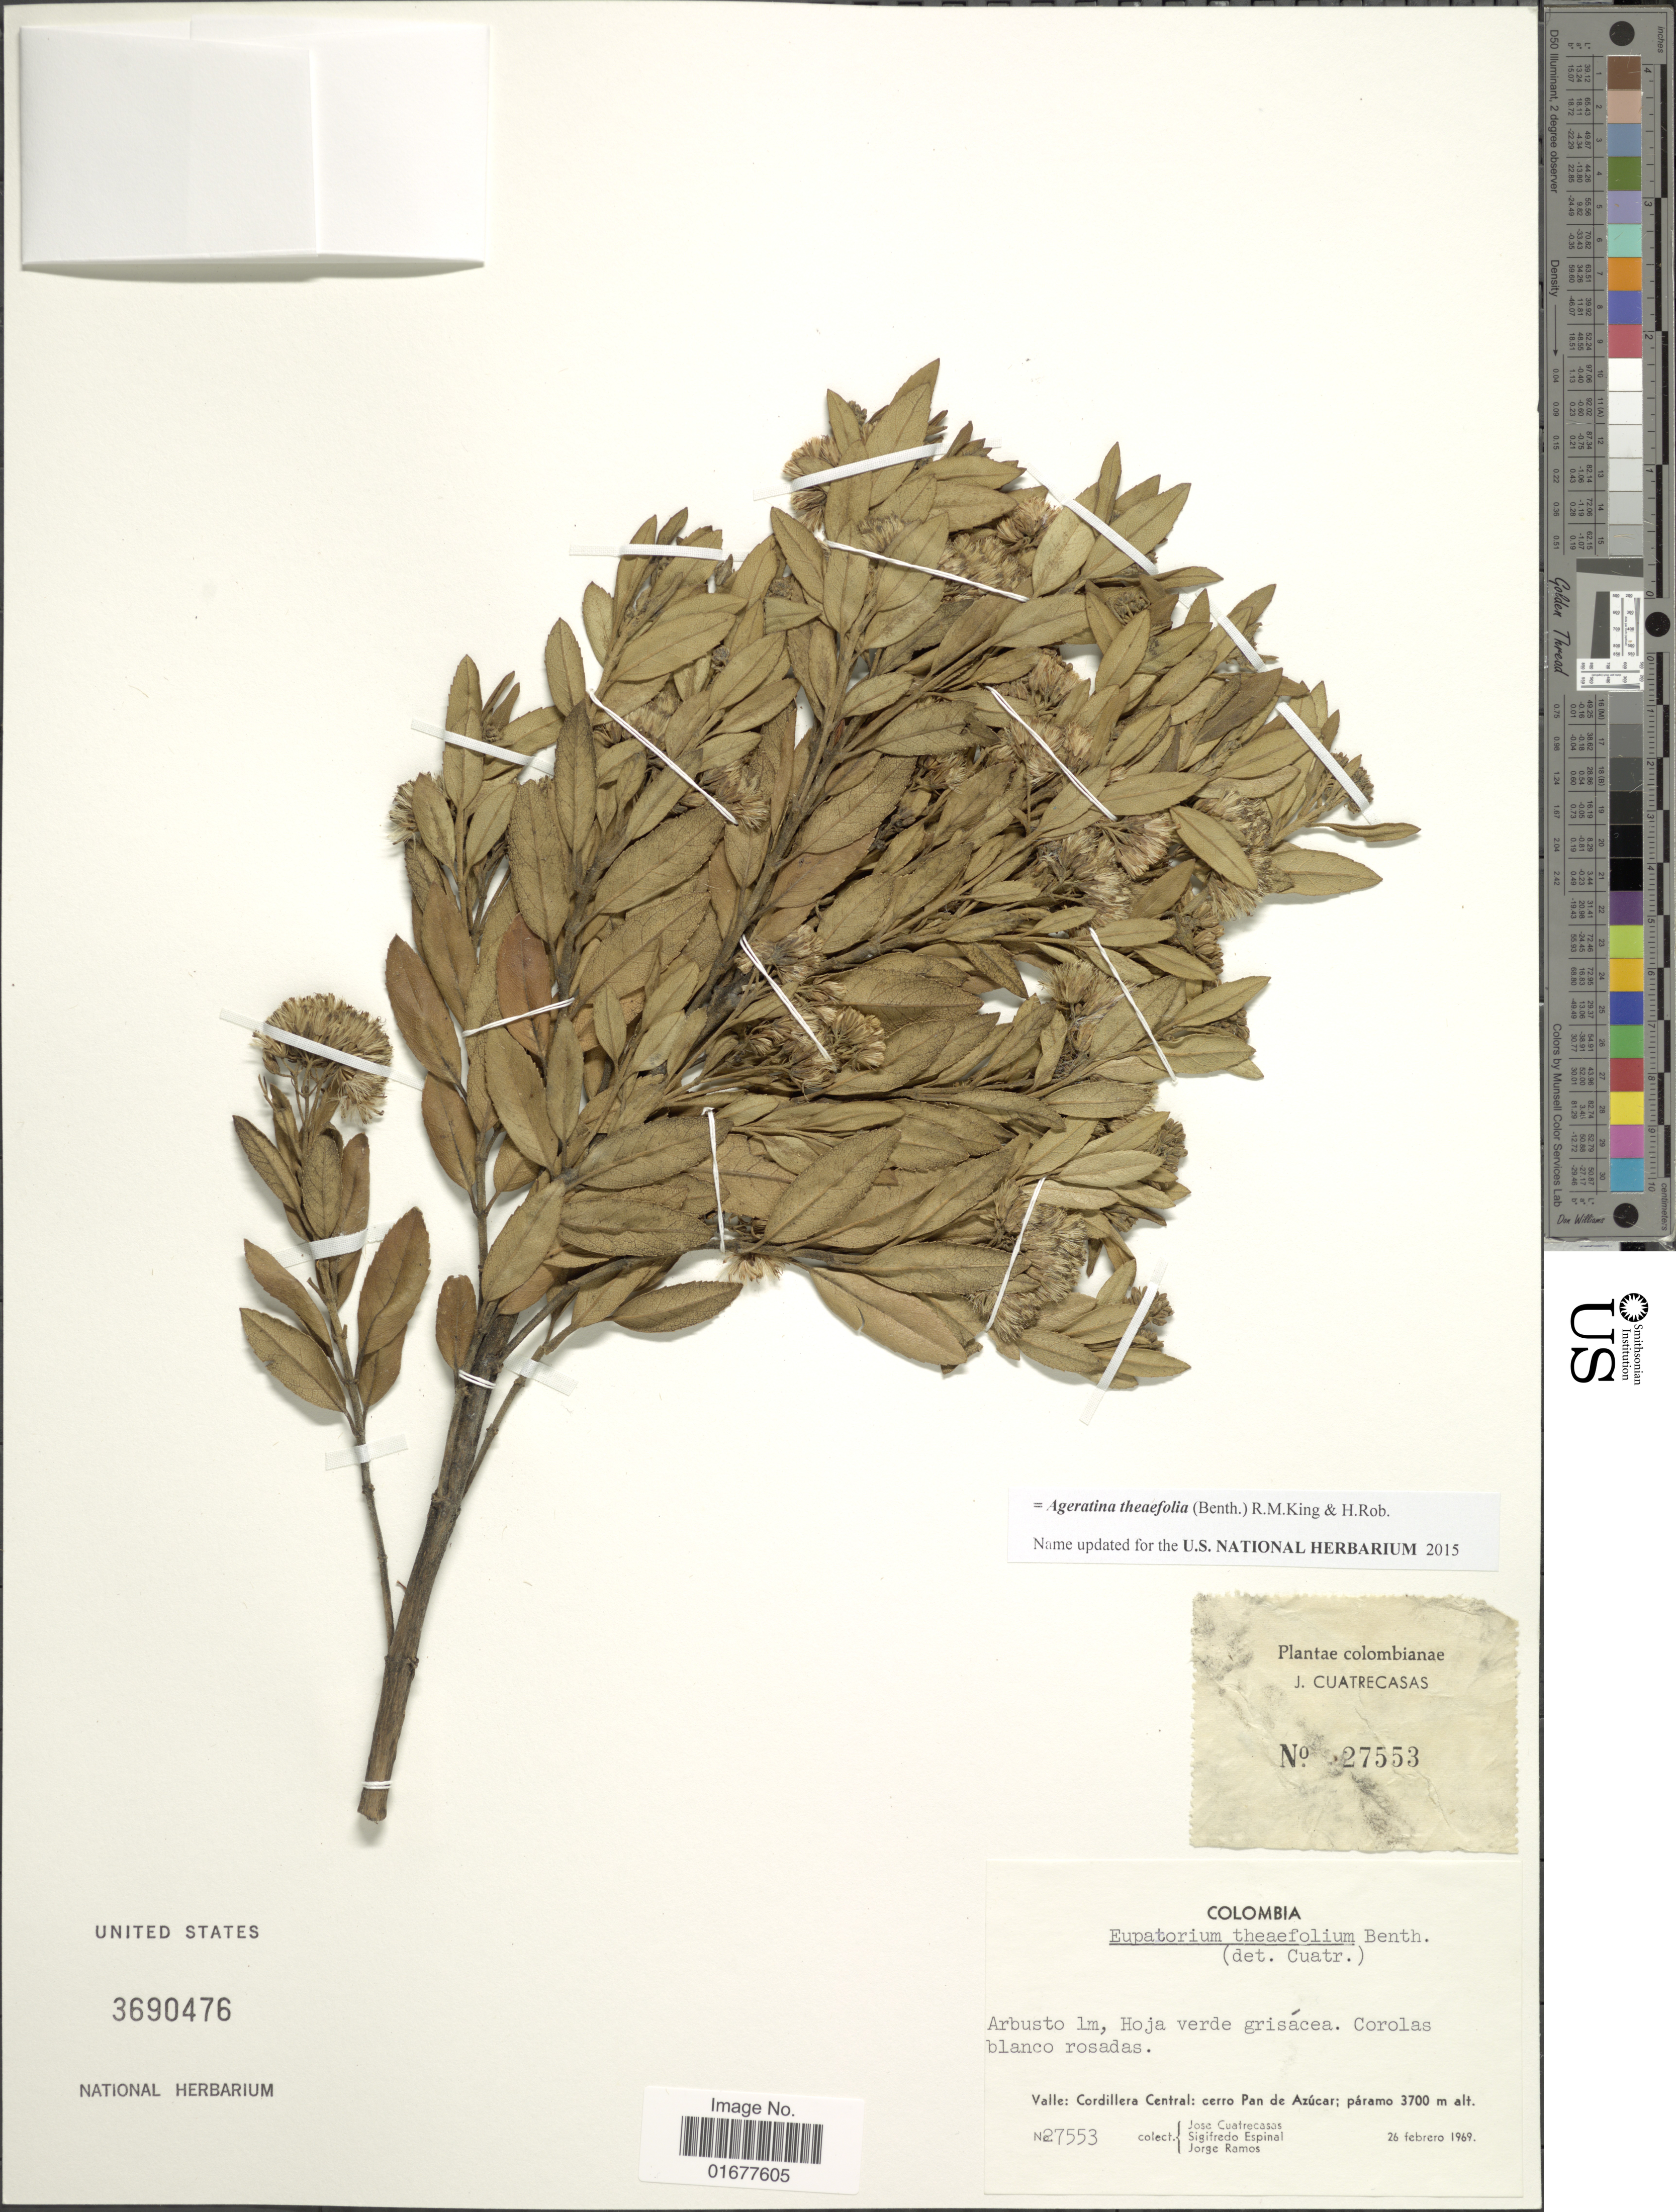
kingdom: Plantae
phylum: Tracheophyta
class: Magnoliopsida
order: Asterales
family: Asteraceae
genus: Ageratina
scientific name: Ageratina theaefolia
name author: (Benth.) R.M. King & H. Rob.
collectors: J. Cuatrecasas, S. T. Espinal & J. Ramos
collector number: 27553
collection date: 1969-02-26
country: Colombia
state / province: Valle del Cauca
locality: Cordillera Central: cerro Pan de Azucar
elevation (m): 3700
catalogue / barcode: US 3690476